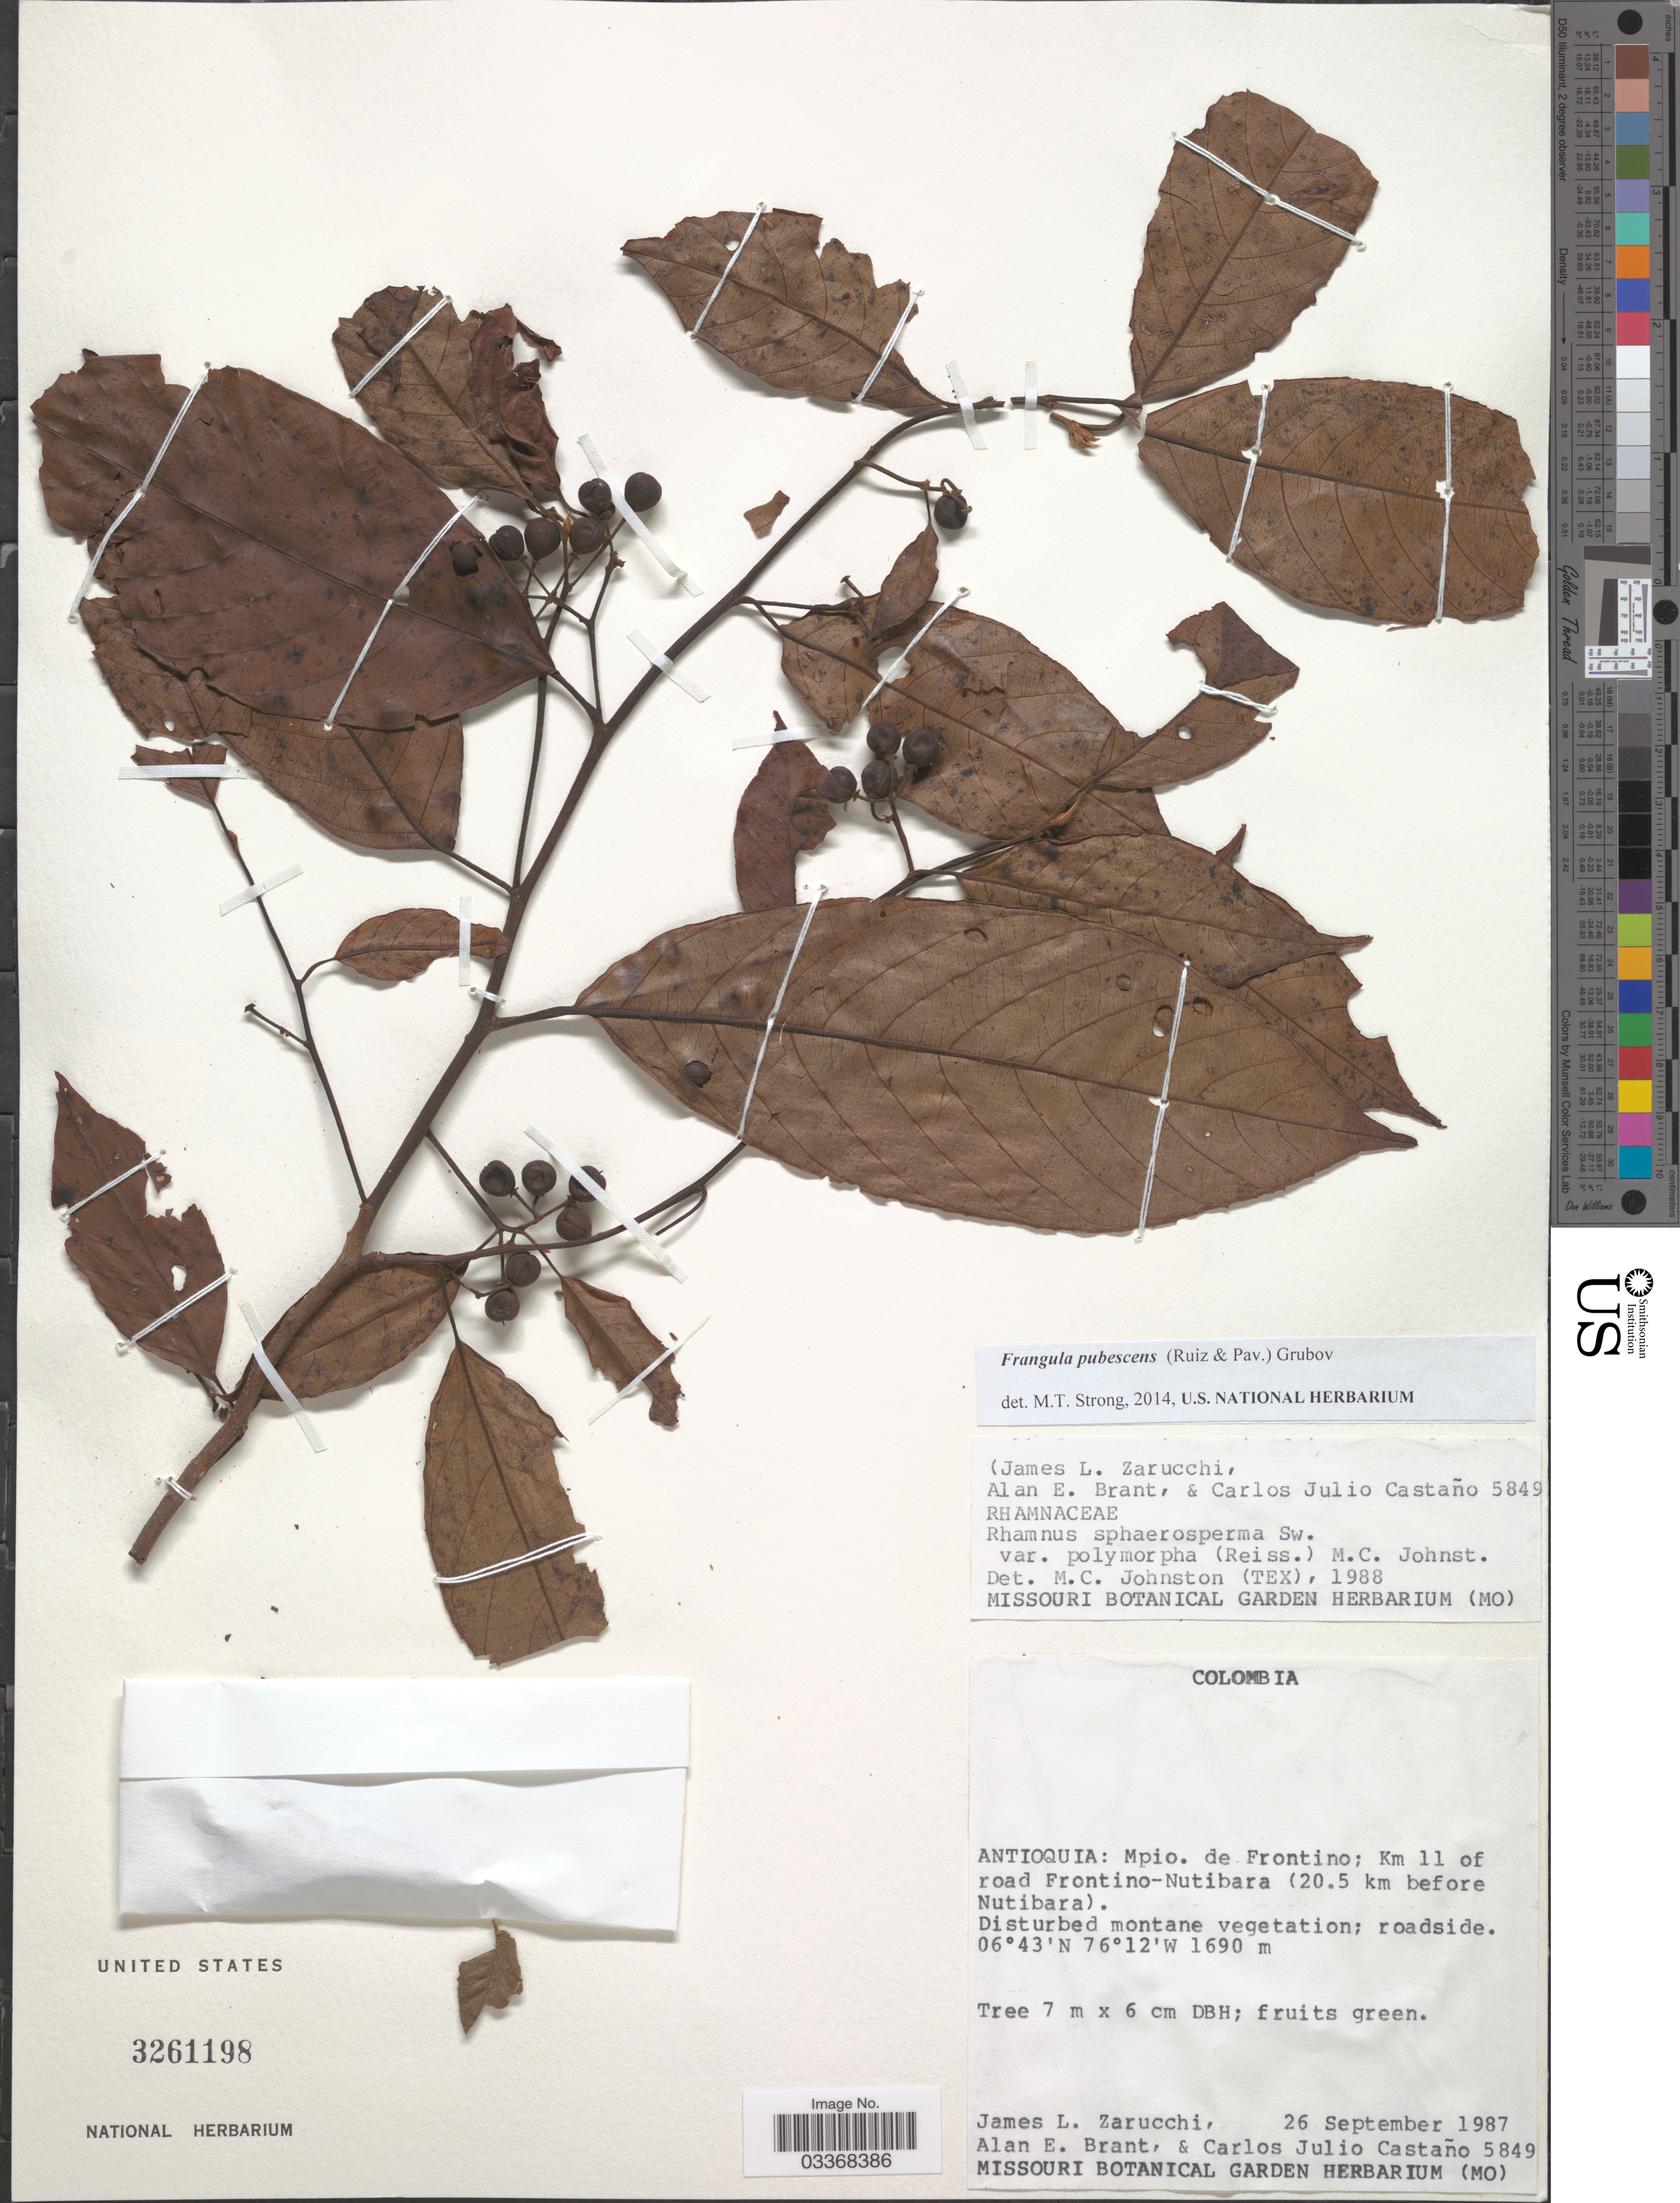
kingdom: Plantae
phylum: Tracheophyta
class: Magnoliopsida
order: Rosales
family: Rhamnaceae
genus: Frangula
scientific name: Frangula pubescens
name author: (Ruiz & Pav.) Grubov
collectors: J. L. Zarucchi, A. Brant & C. Castaño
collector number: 5849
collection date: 1987-09-26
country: Colombia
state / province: Antioquia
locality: Mpio. de Frontino; Km 11 of road Frontino-Nutibara (20.5 km before Nutibara).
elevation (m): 1690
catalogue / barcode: US 3261198